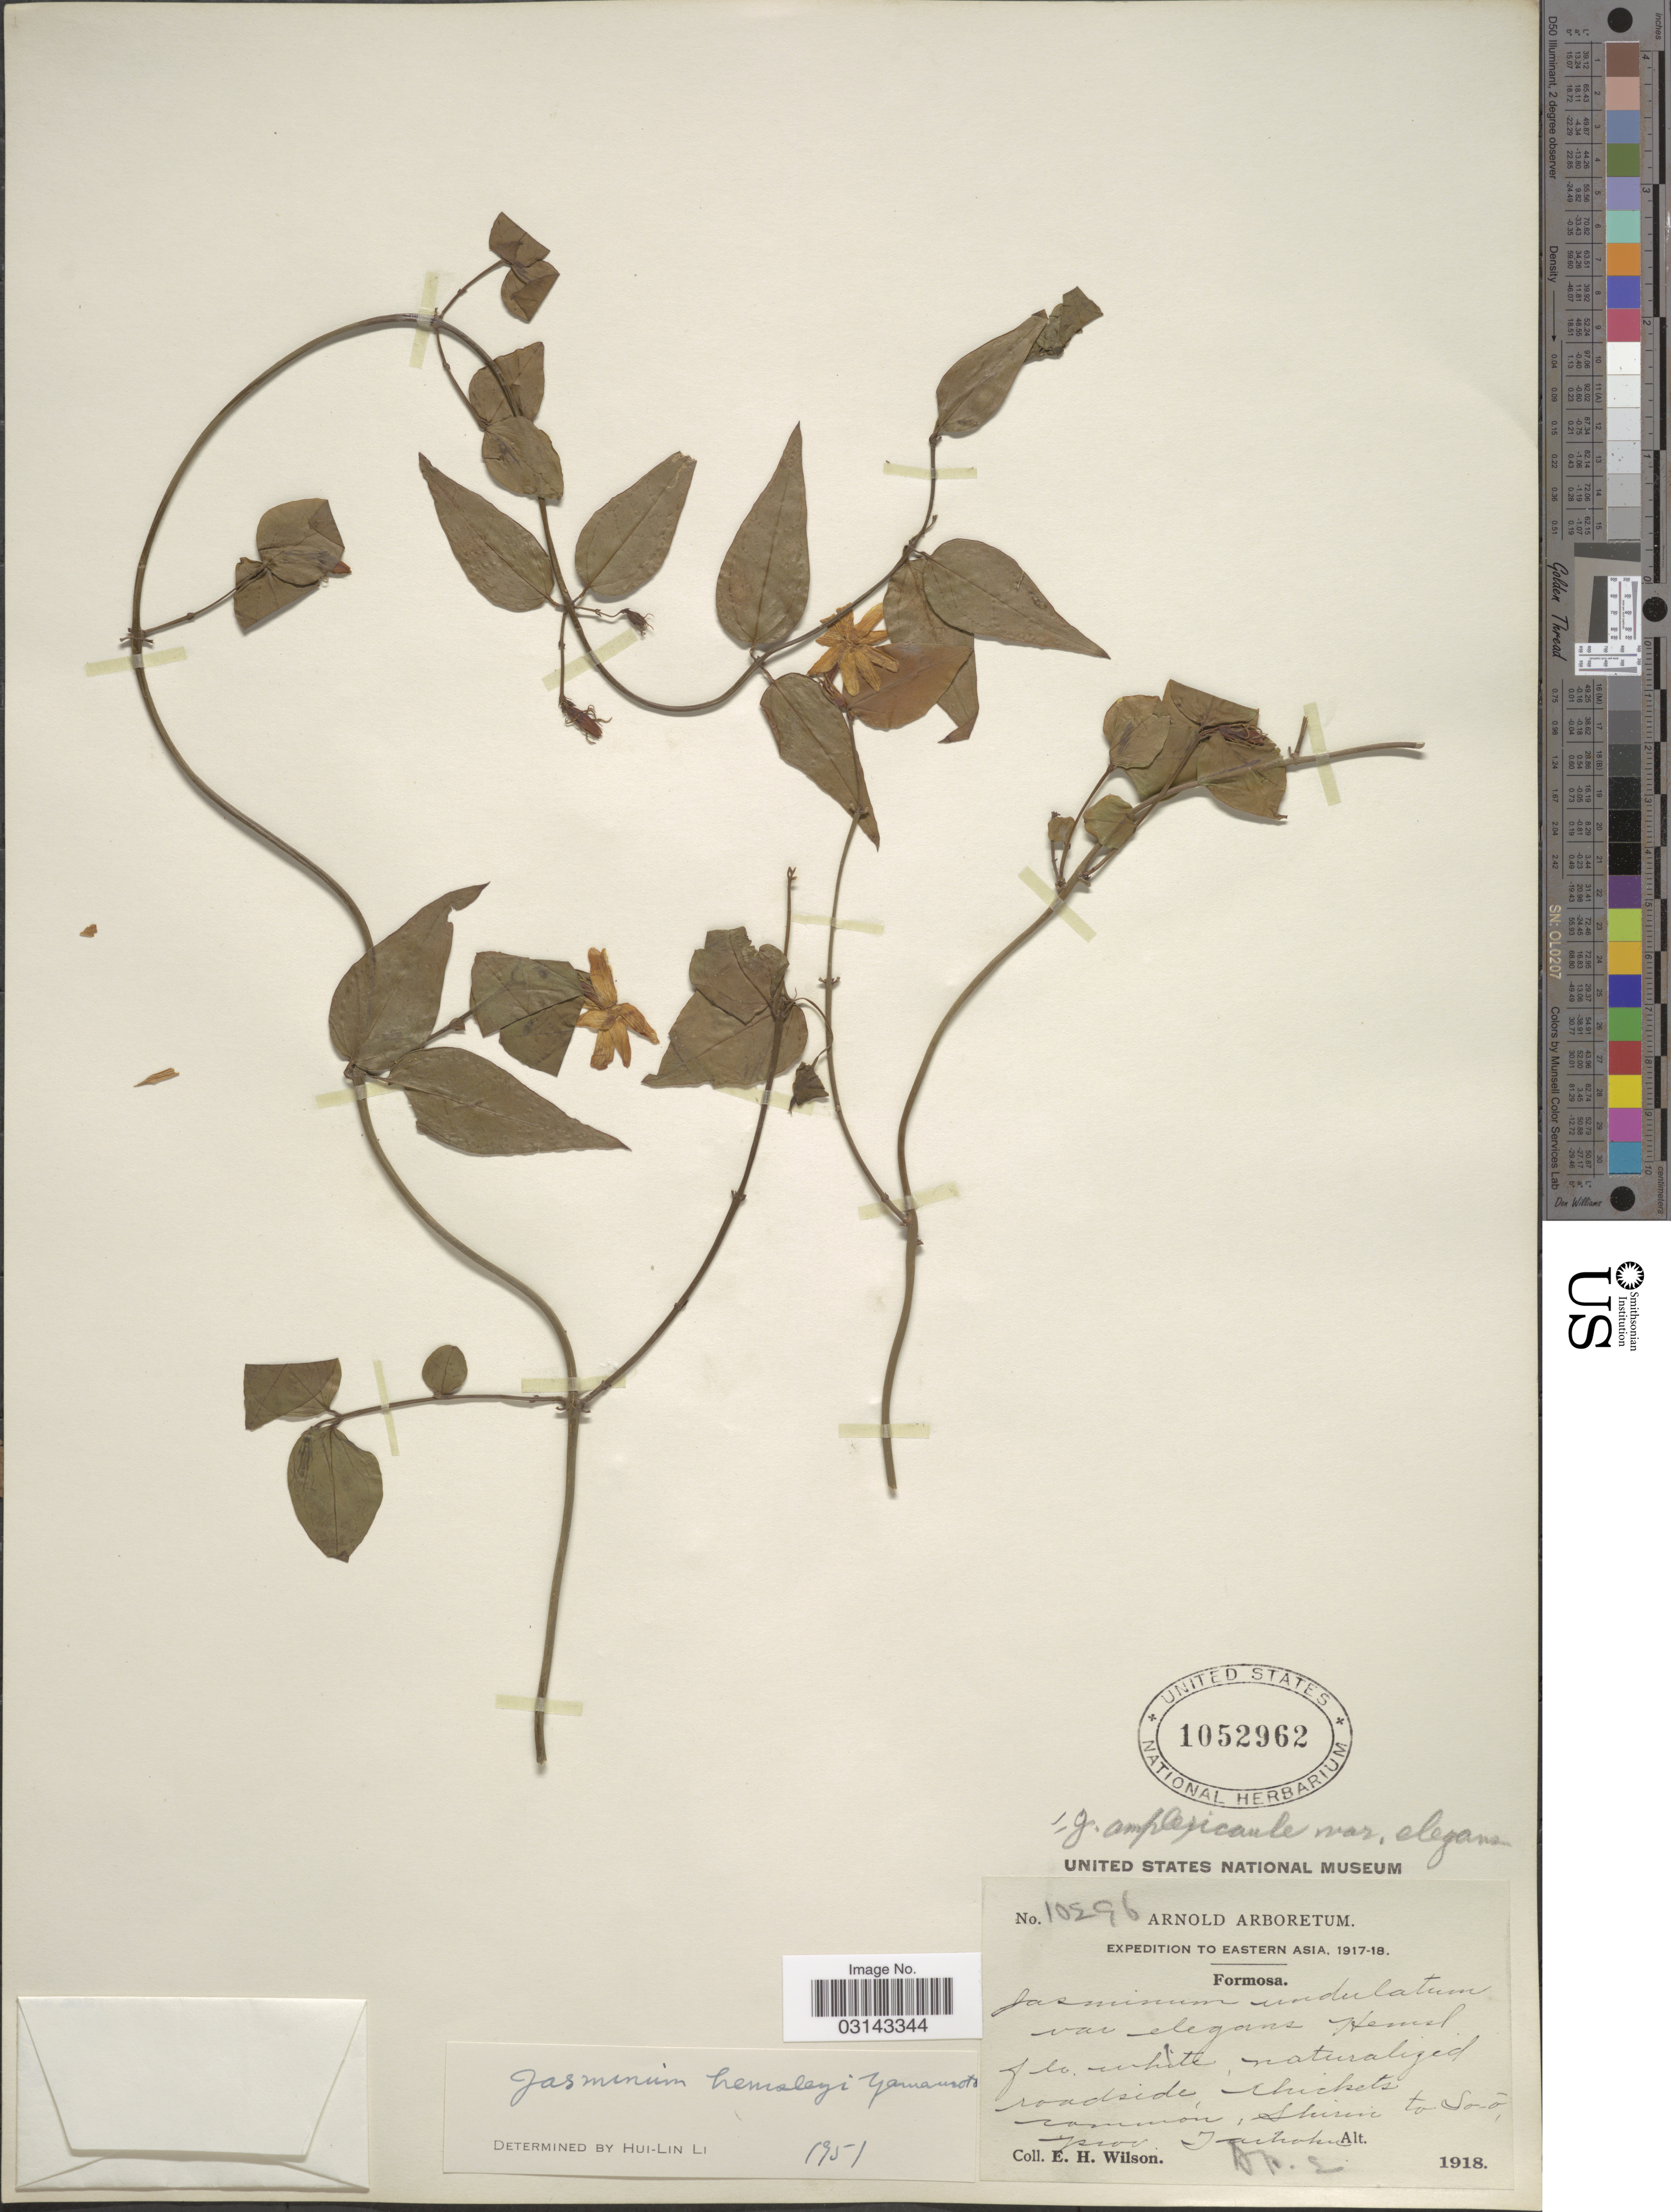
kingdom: Plantae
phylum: Tracheophyta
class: Magnoliopsida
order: Lamiales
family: Oleaceae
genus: Jasminum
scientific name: Jasminum hemsleyi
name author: Yamam.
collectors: E. Wilson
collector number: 10296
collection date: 1918-04-02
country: Taiwan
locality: Formosa. Shirin to So-õ, prov. Taihoku.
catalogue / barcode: US 1052962